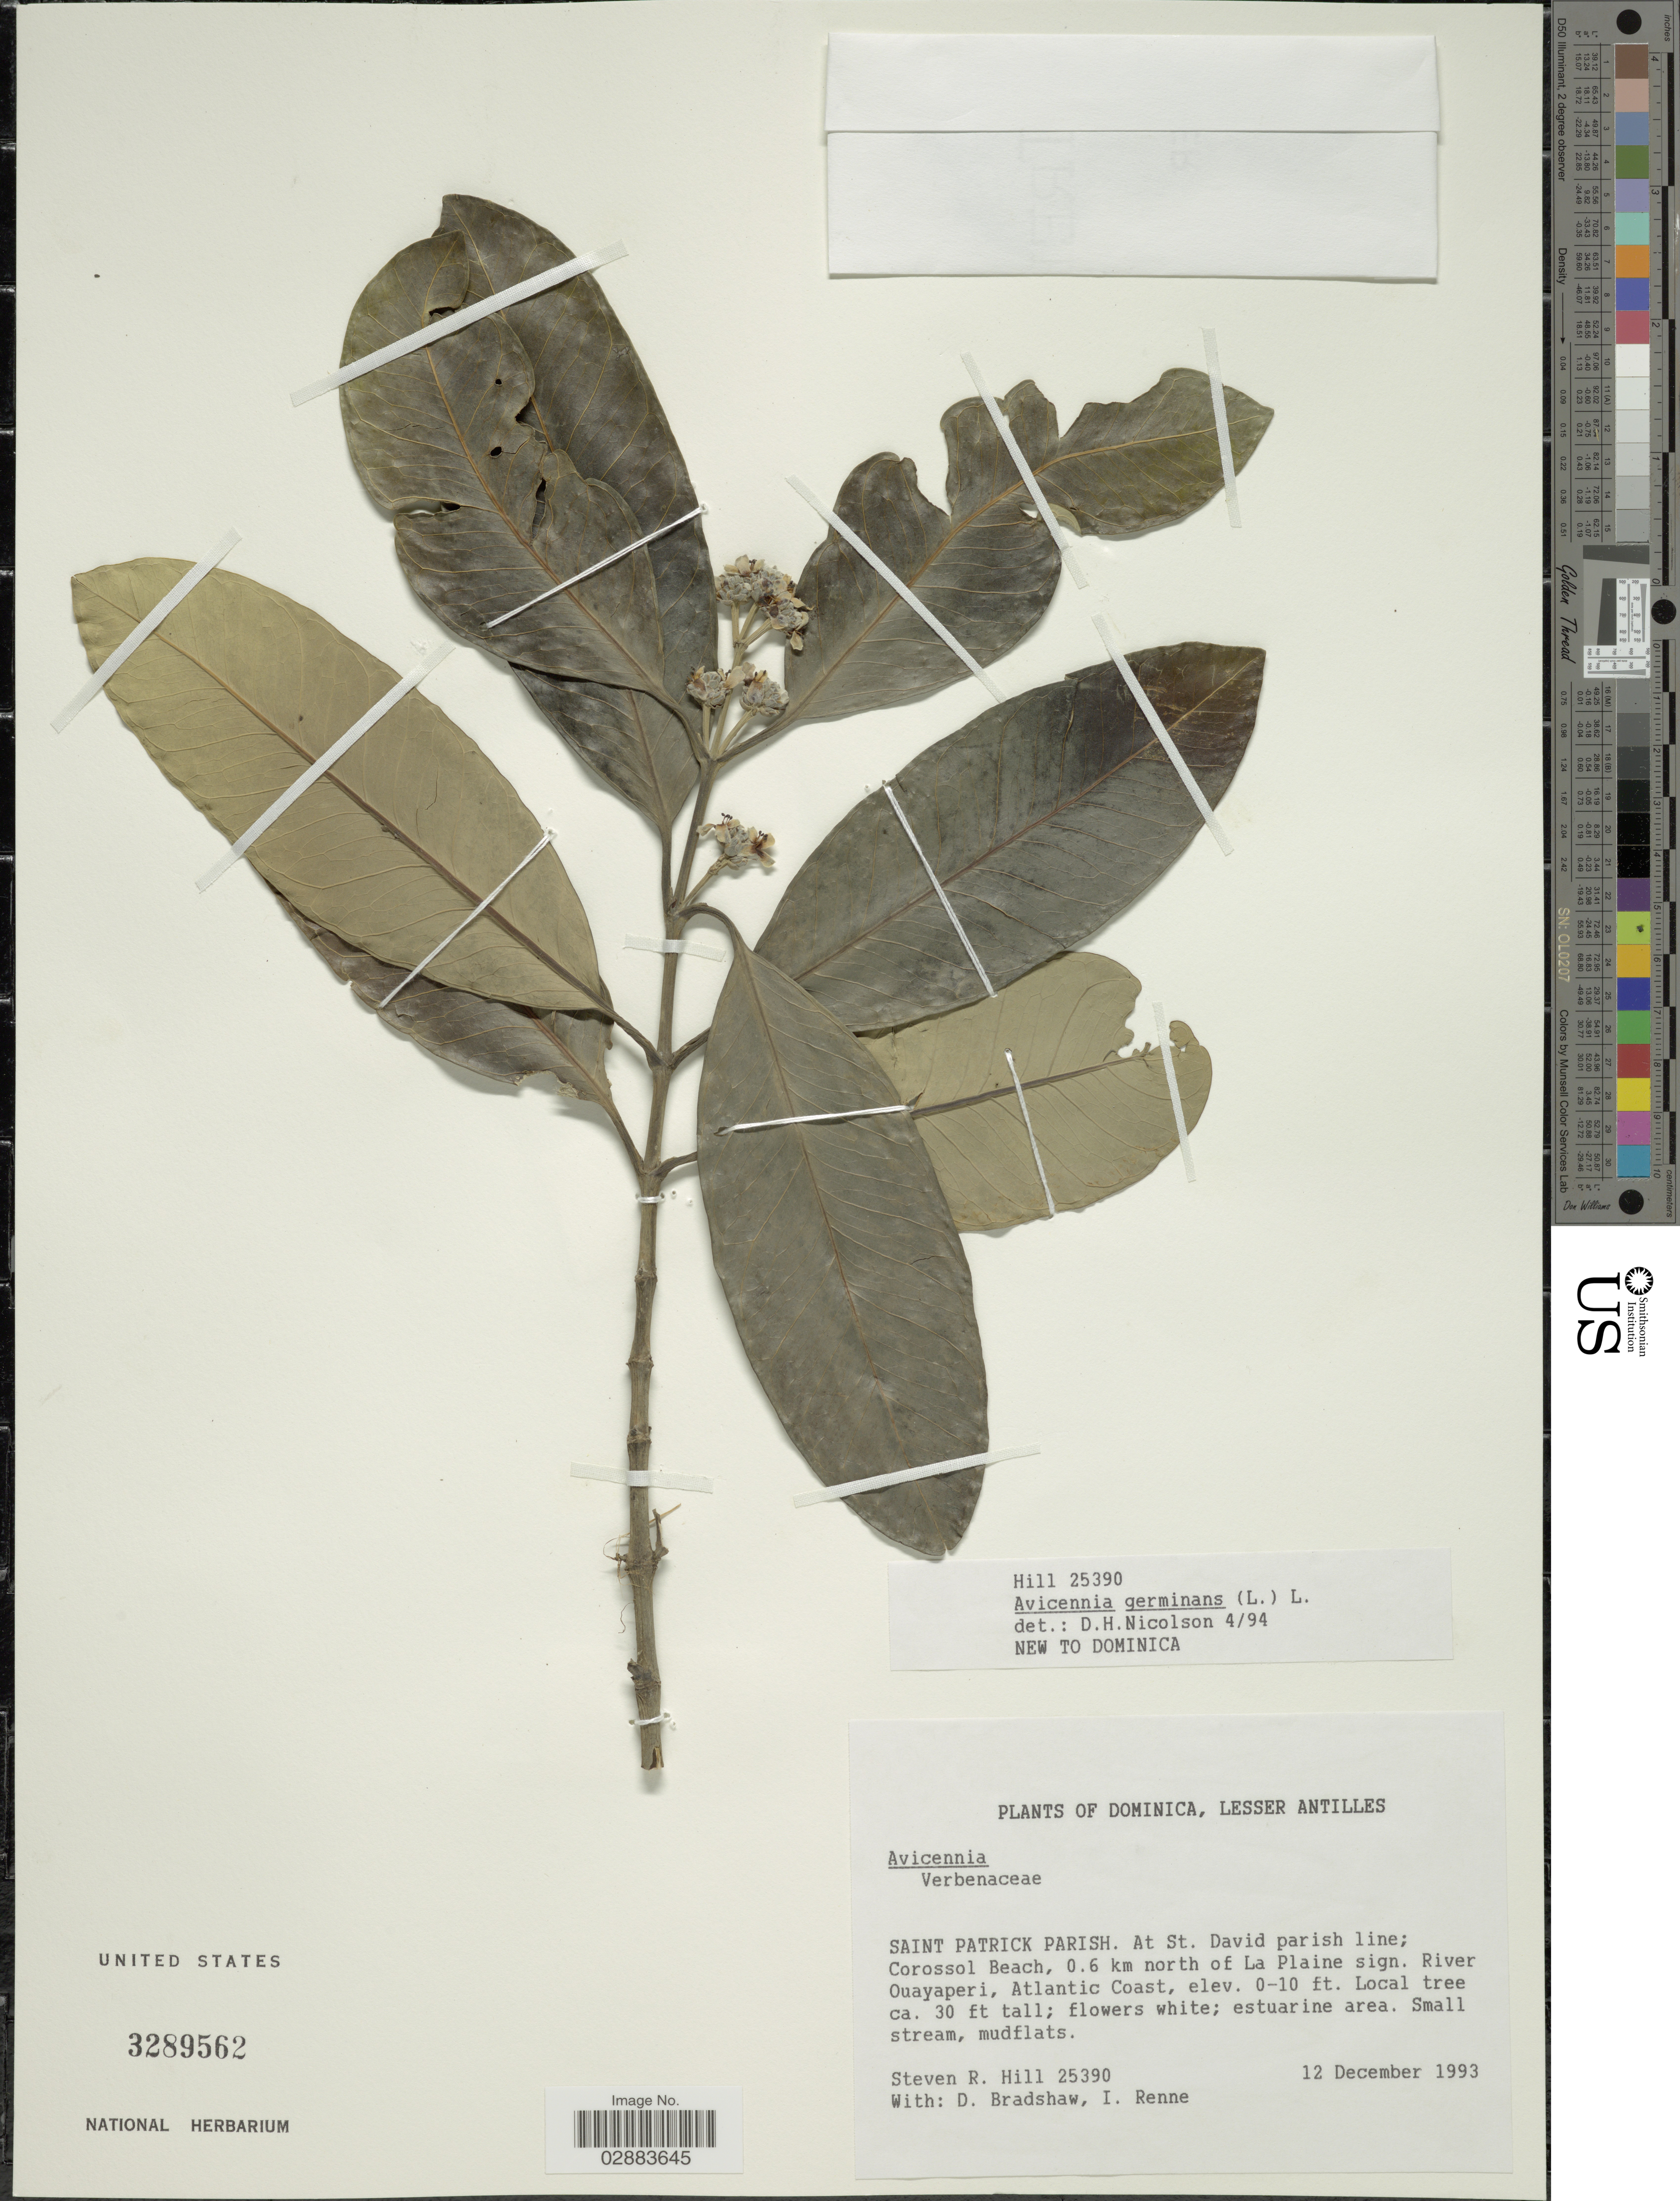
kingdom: Plantae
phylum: Tracheophyta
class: Magnoliopsida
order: Lamiales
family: Acanthaceae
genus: Avicennia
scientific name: Avicennia germinans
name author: (L.) L.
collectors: S. Hill, D. Bradshaw & I. Renne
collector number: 25390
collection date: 1993-12-12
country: Dominica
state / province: St. Patrick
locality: Lesser Antilles. Saint Patrick Parish. At St. David parish line; Corossol Beach, 0.6 km north of La Plaine sign. River Ouayaperi, Atlantic Coast.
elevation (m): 0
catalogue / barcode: US 3289562